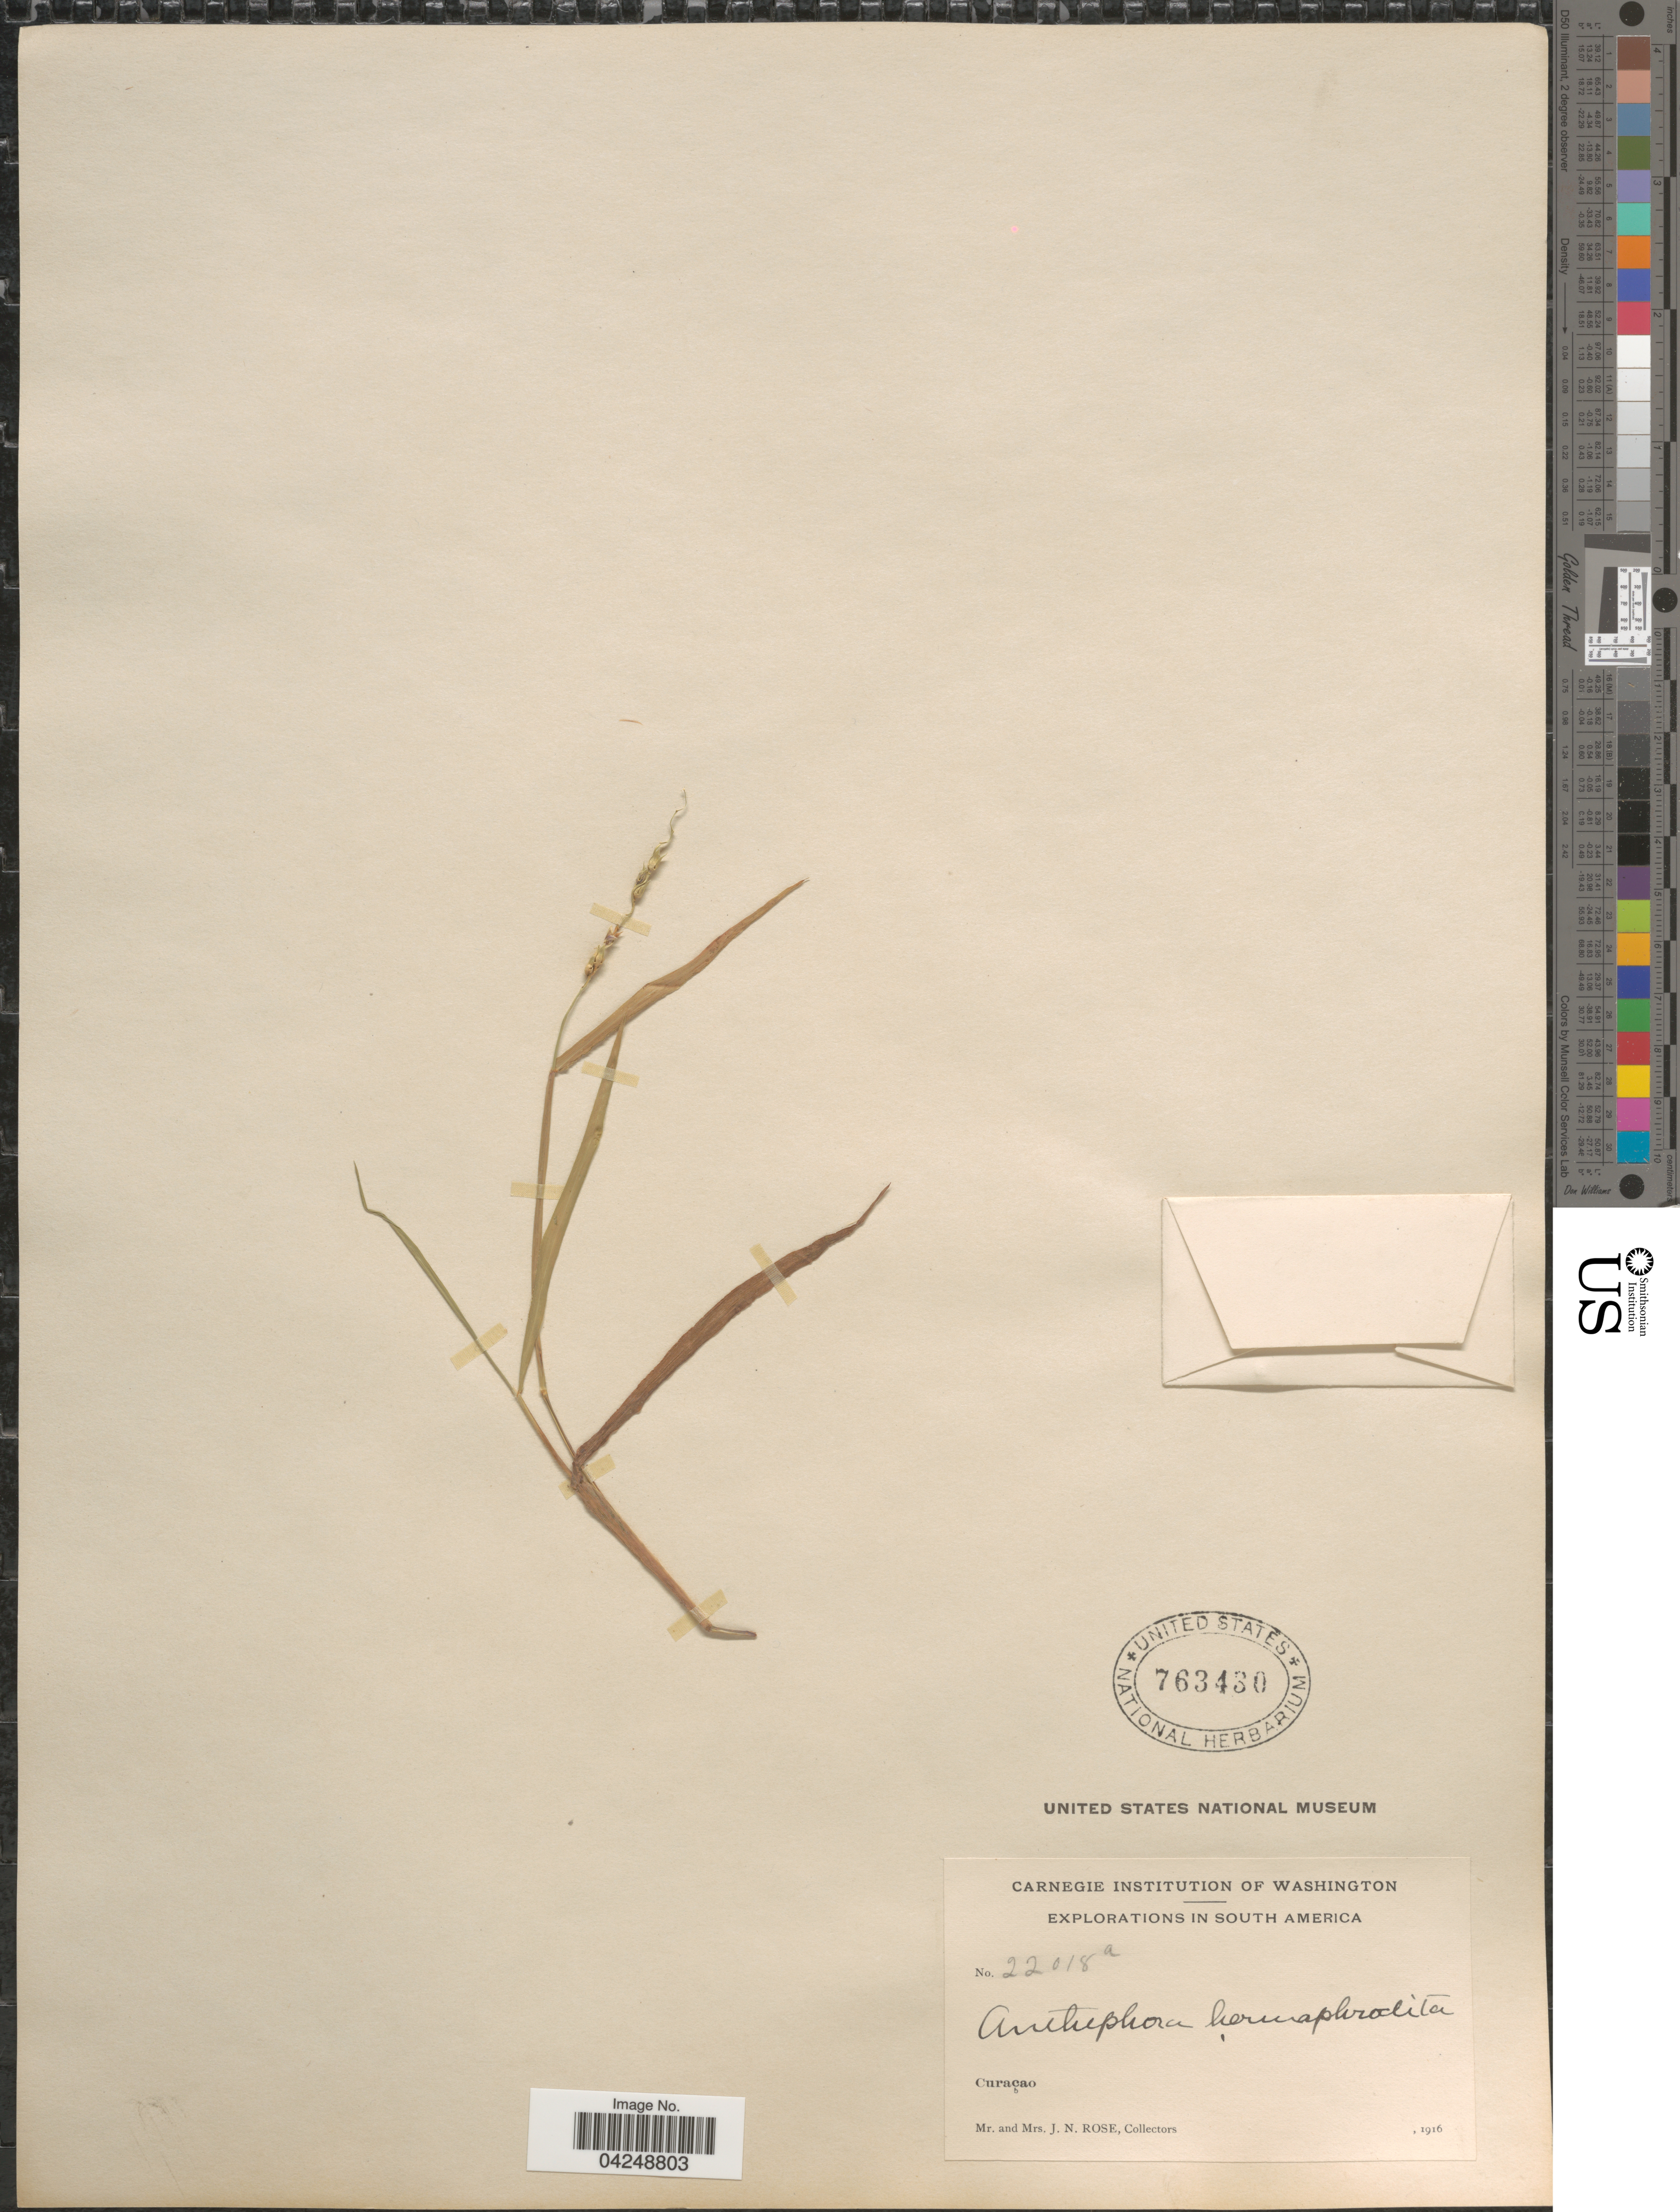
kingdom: Plantae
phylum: Tracheophyta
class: Liliopsida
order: Poales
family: Poaceae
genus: Anthephora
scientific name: Anthephora hermaphrodita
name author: (L.) Kuntze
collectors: J. N. Rose & L. B. Rose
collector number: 22018a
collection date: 1916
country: Curaçao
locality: Explorations in South America.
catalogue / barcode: US 763430